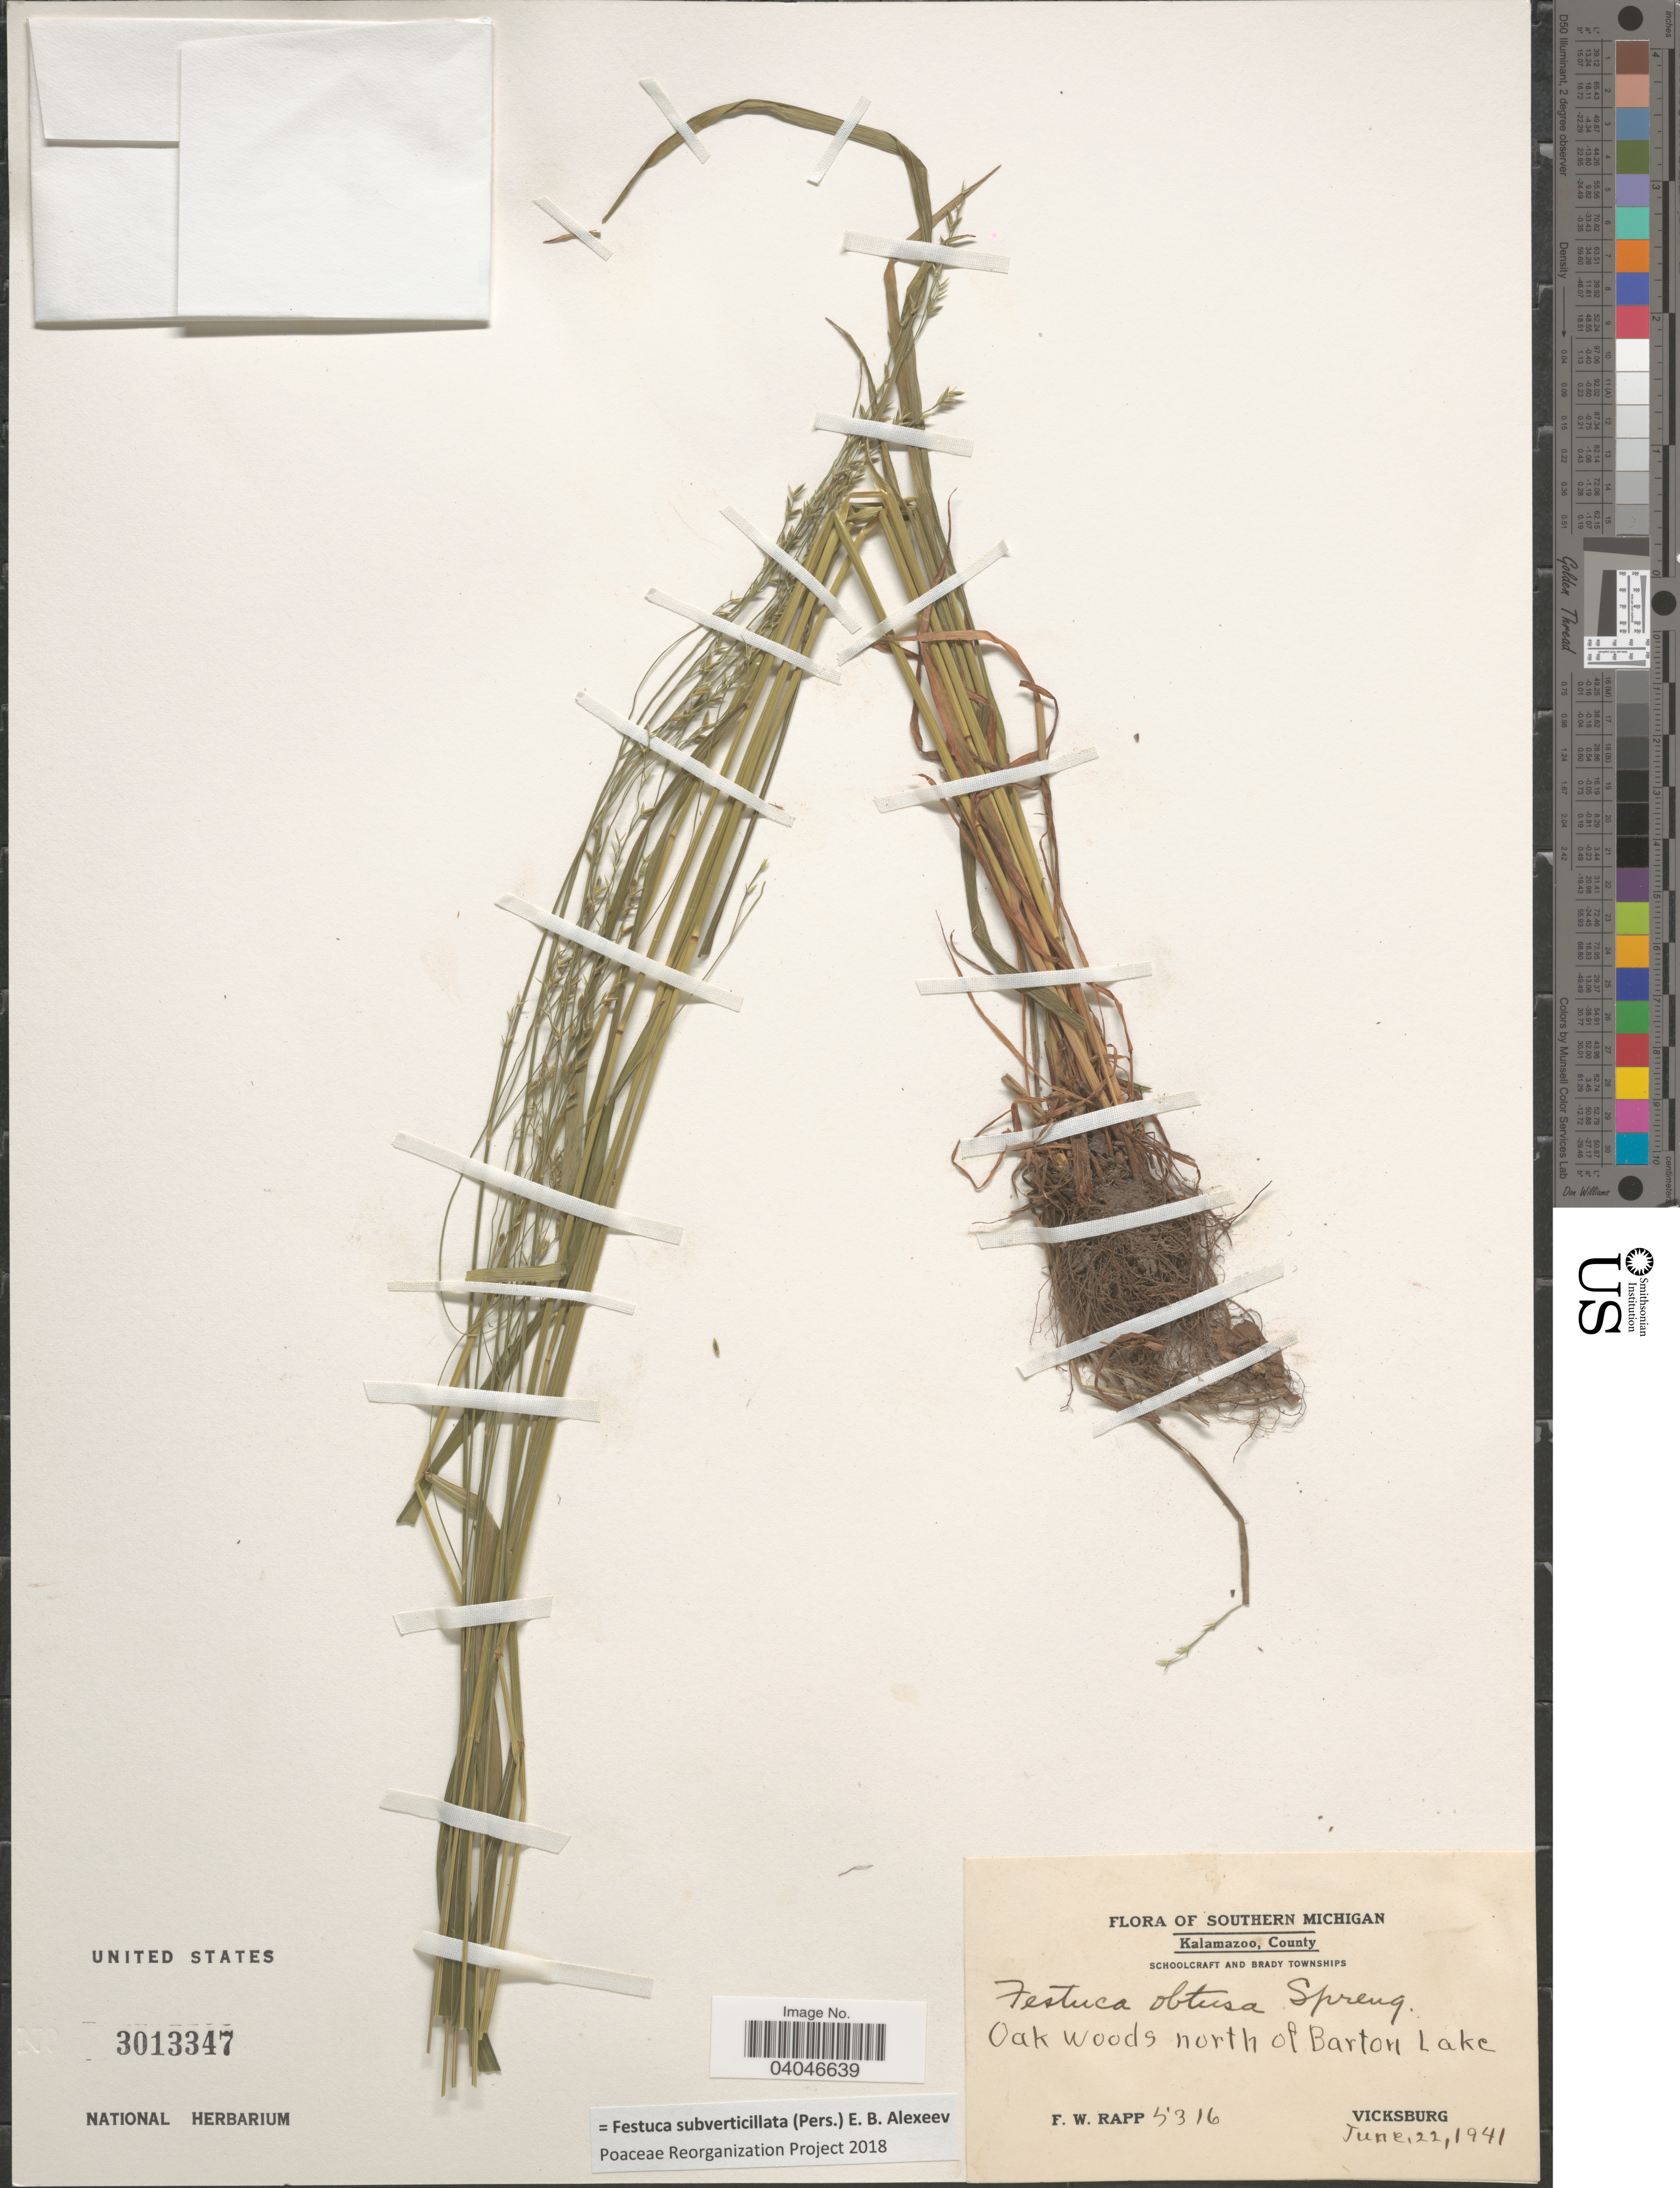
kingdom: Plantae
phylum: Tracheophyta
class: Liliopsida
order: Poales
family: Poaceae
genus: Festuca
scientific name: Festuca subverticillata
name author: (Pers.) E.B. Alexeev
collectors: F. Rapp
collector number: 5316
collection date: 1941-06-22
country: United States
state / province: Michigan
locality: Southern Michigan. Kalamazoo, County. Schoolcraft and Brady Townships. Oak woods north of Barton Lake. Vicksburg.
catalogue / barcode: US 3013347